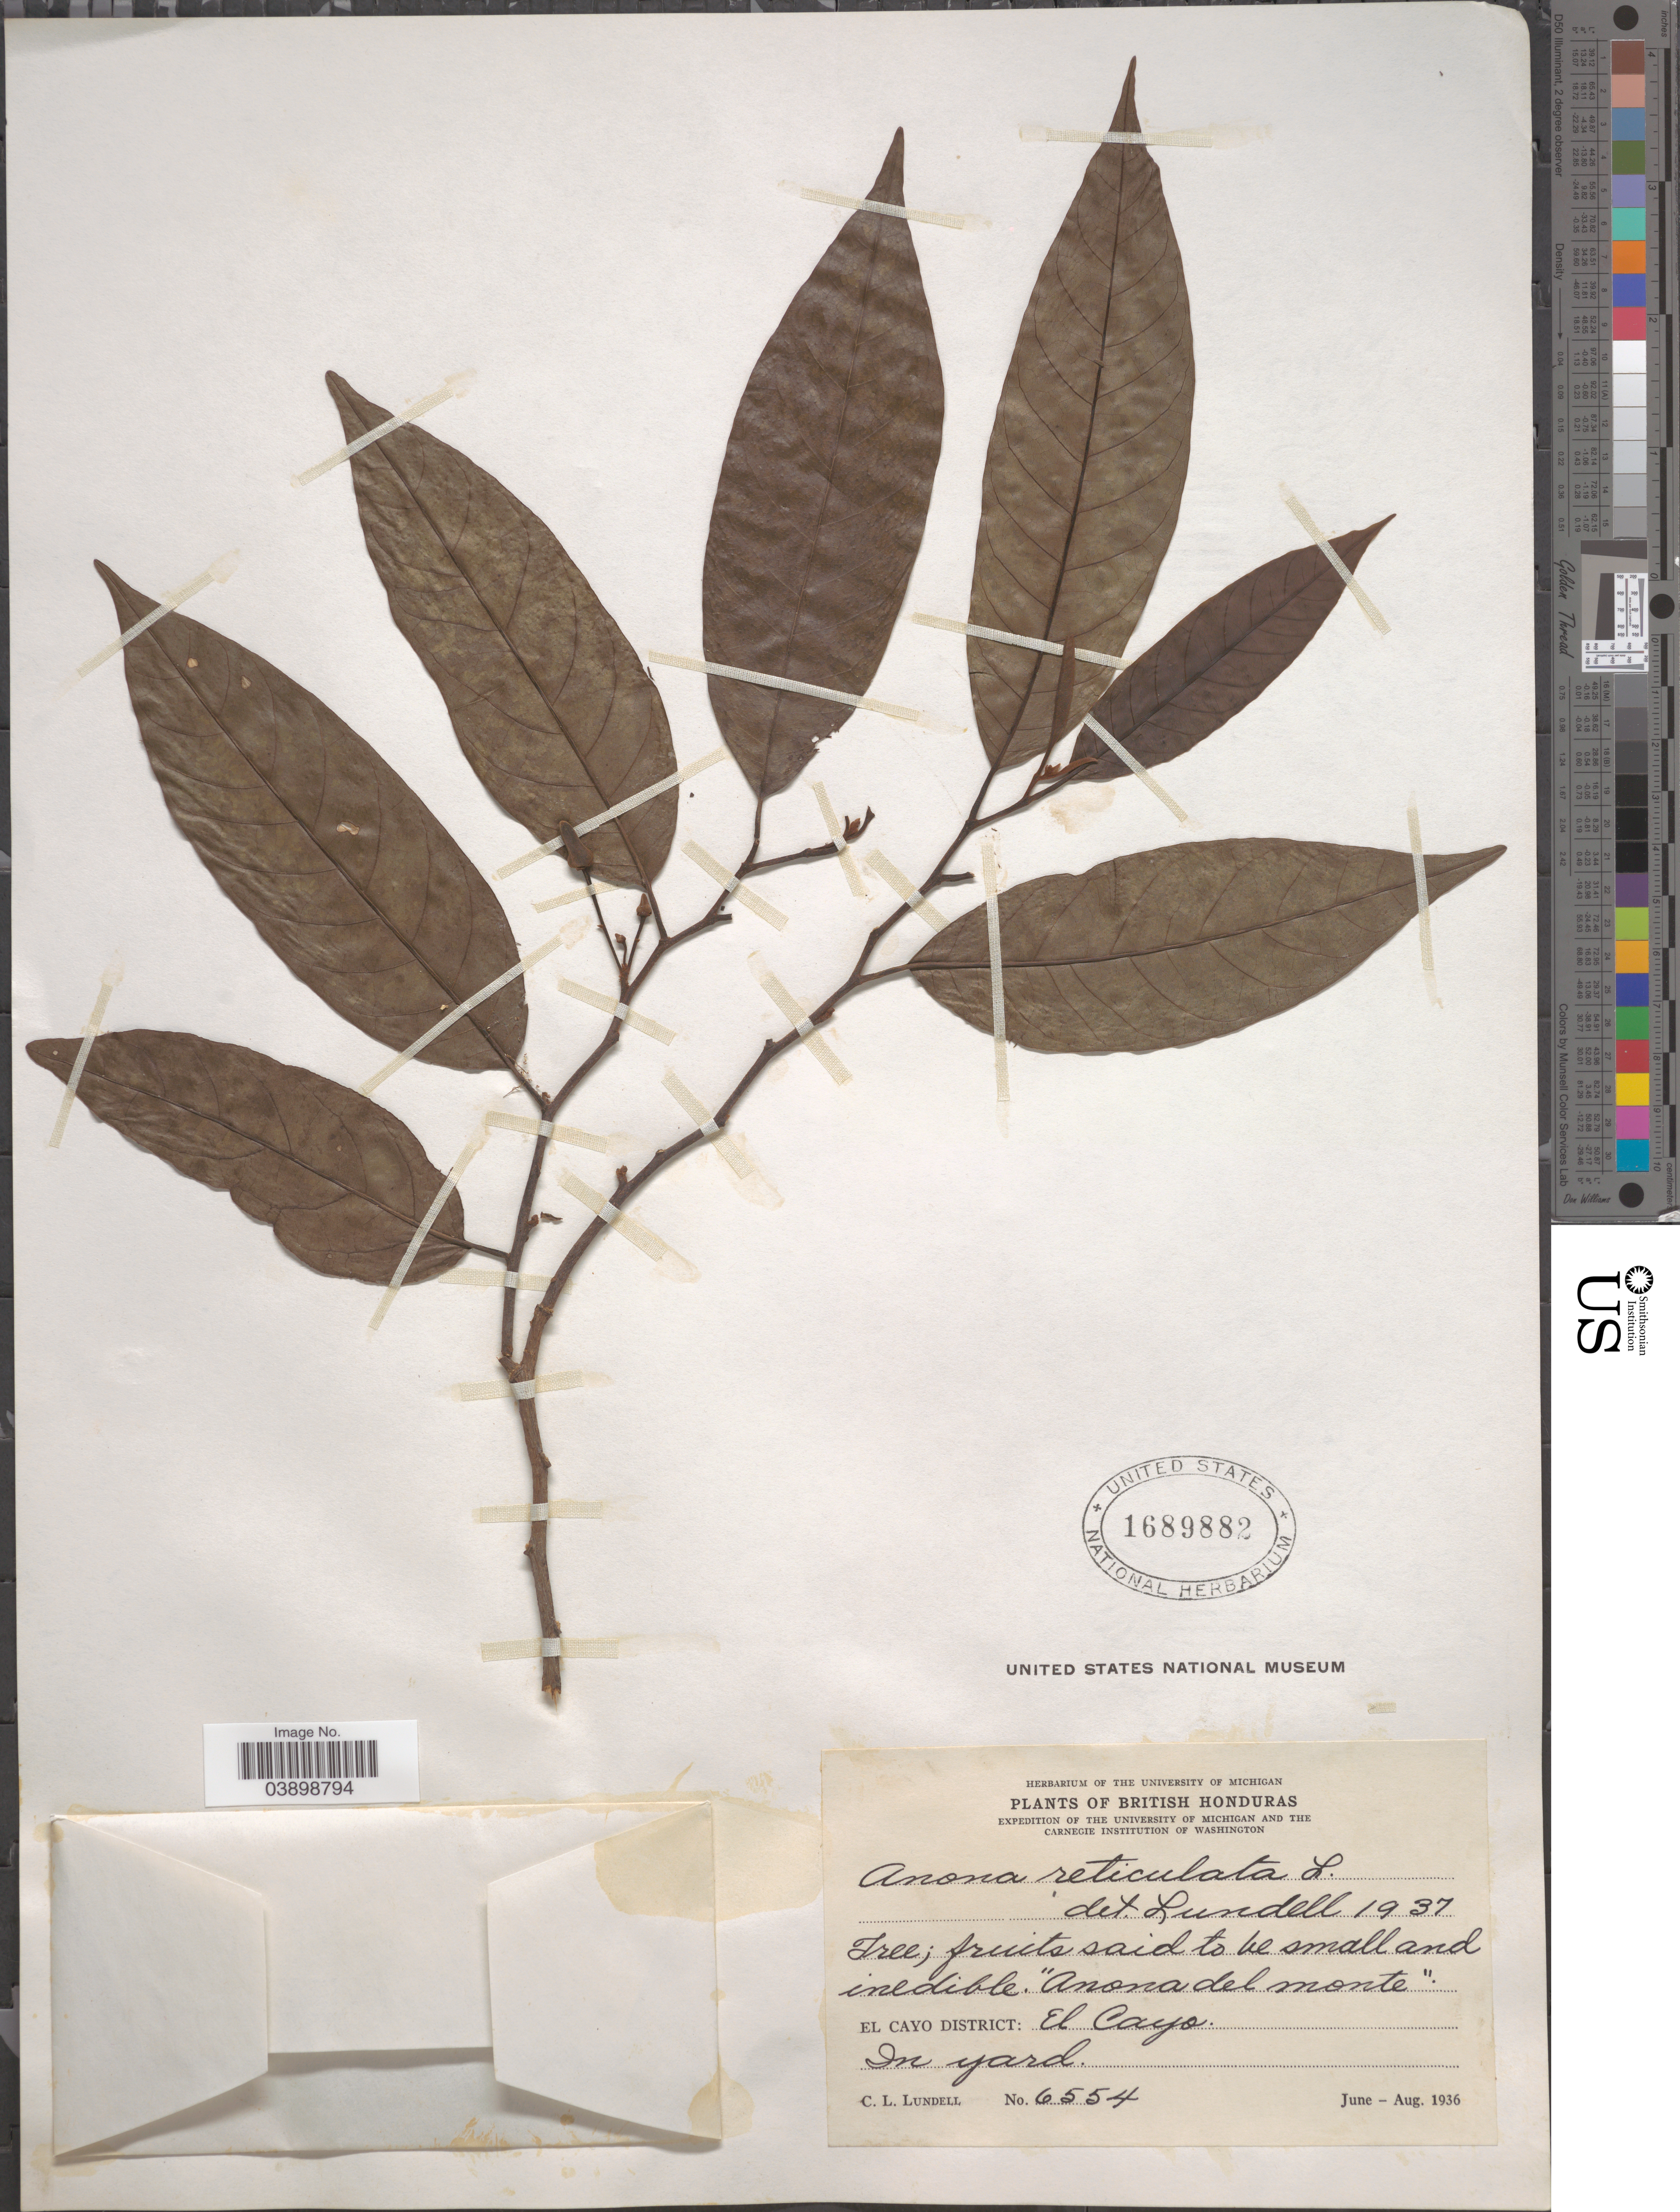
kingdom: Plantae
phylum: Tracheophyta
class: Magnoliopsida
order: Magnoliales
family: Annonaceae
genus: Annona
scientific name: Annona reticulata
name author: L.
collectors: C. L. Lundell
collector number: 6554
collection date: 1936-06/1936-08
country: Belize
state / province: Cayo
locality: British Honduras. El Cayo District: El Cayo. In yard.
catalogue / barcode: US 1689882